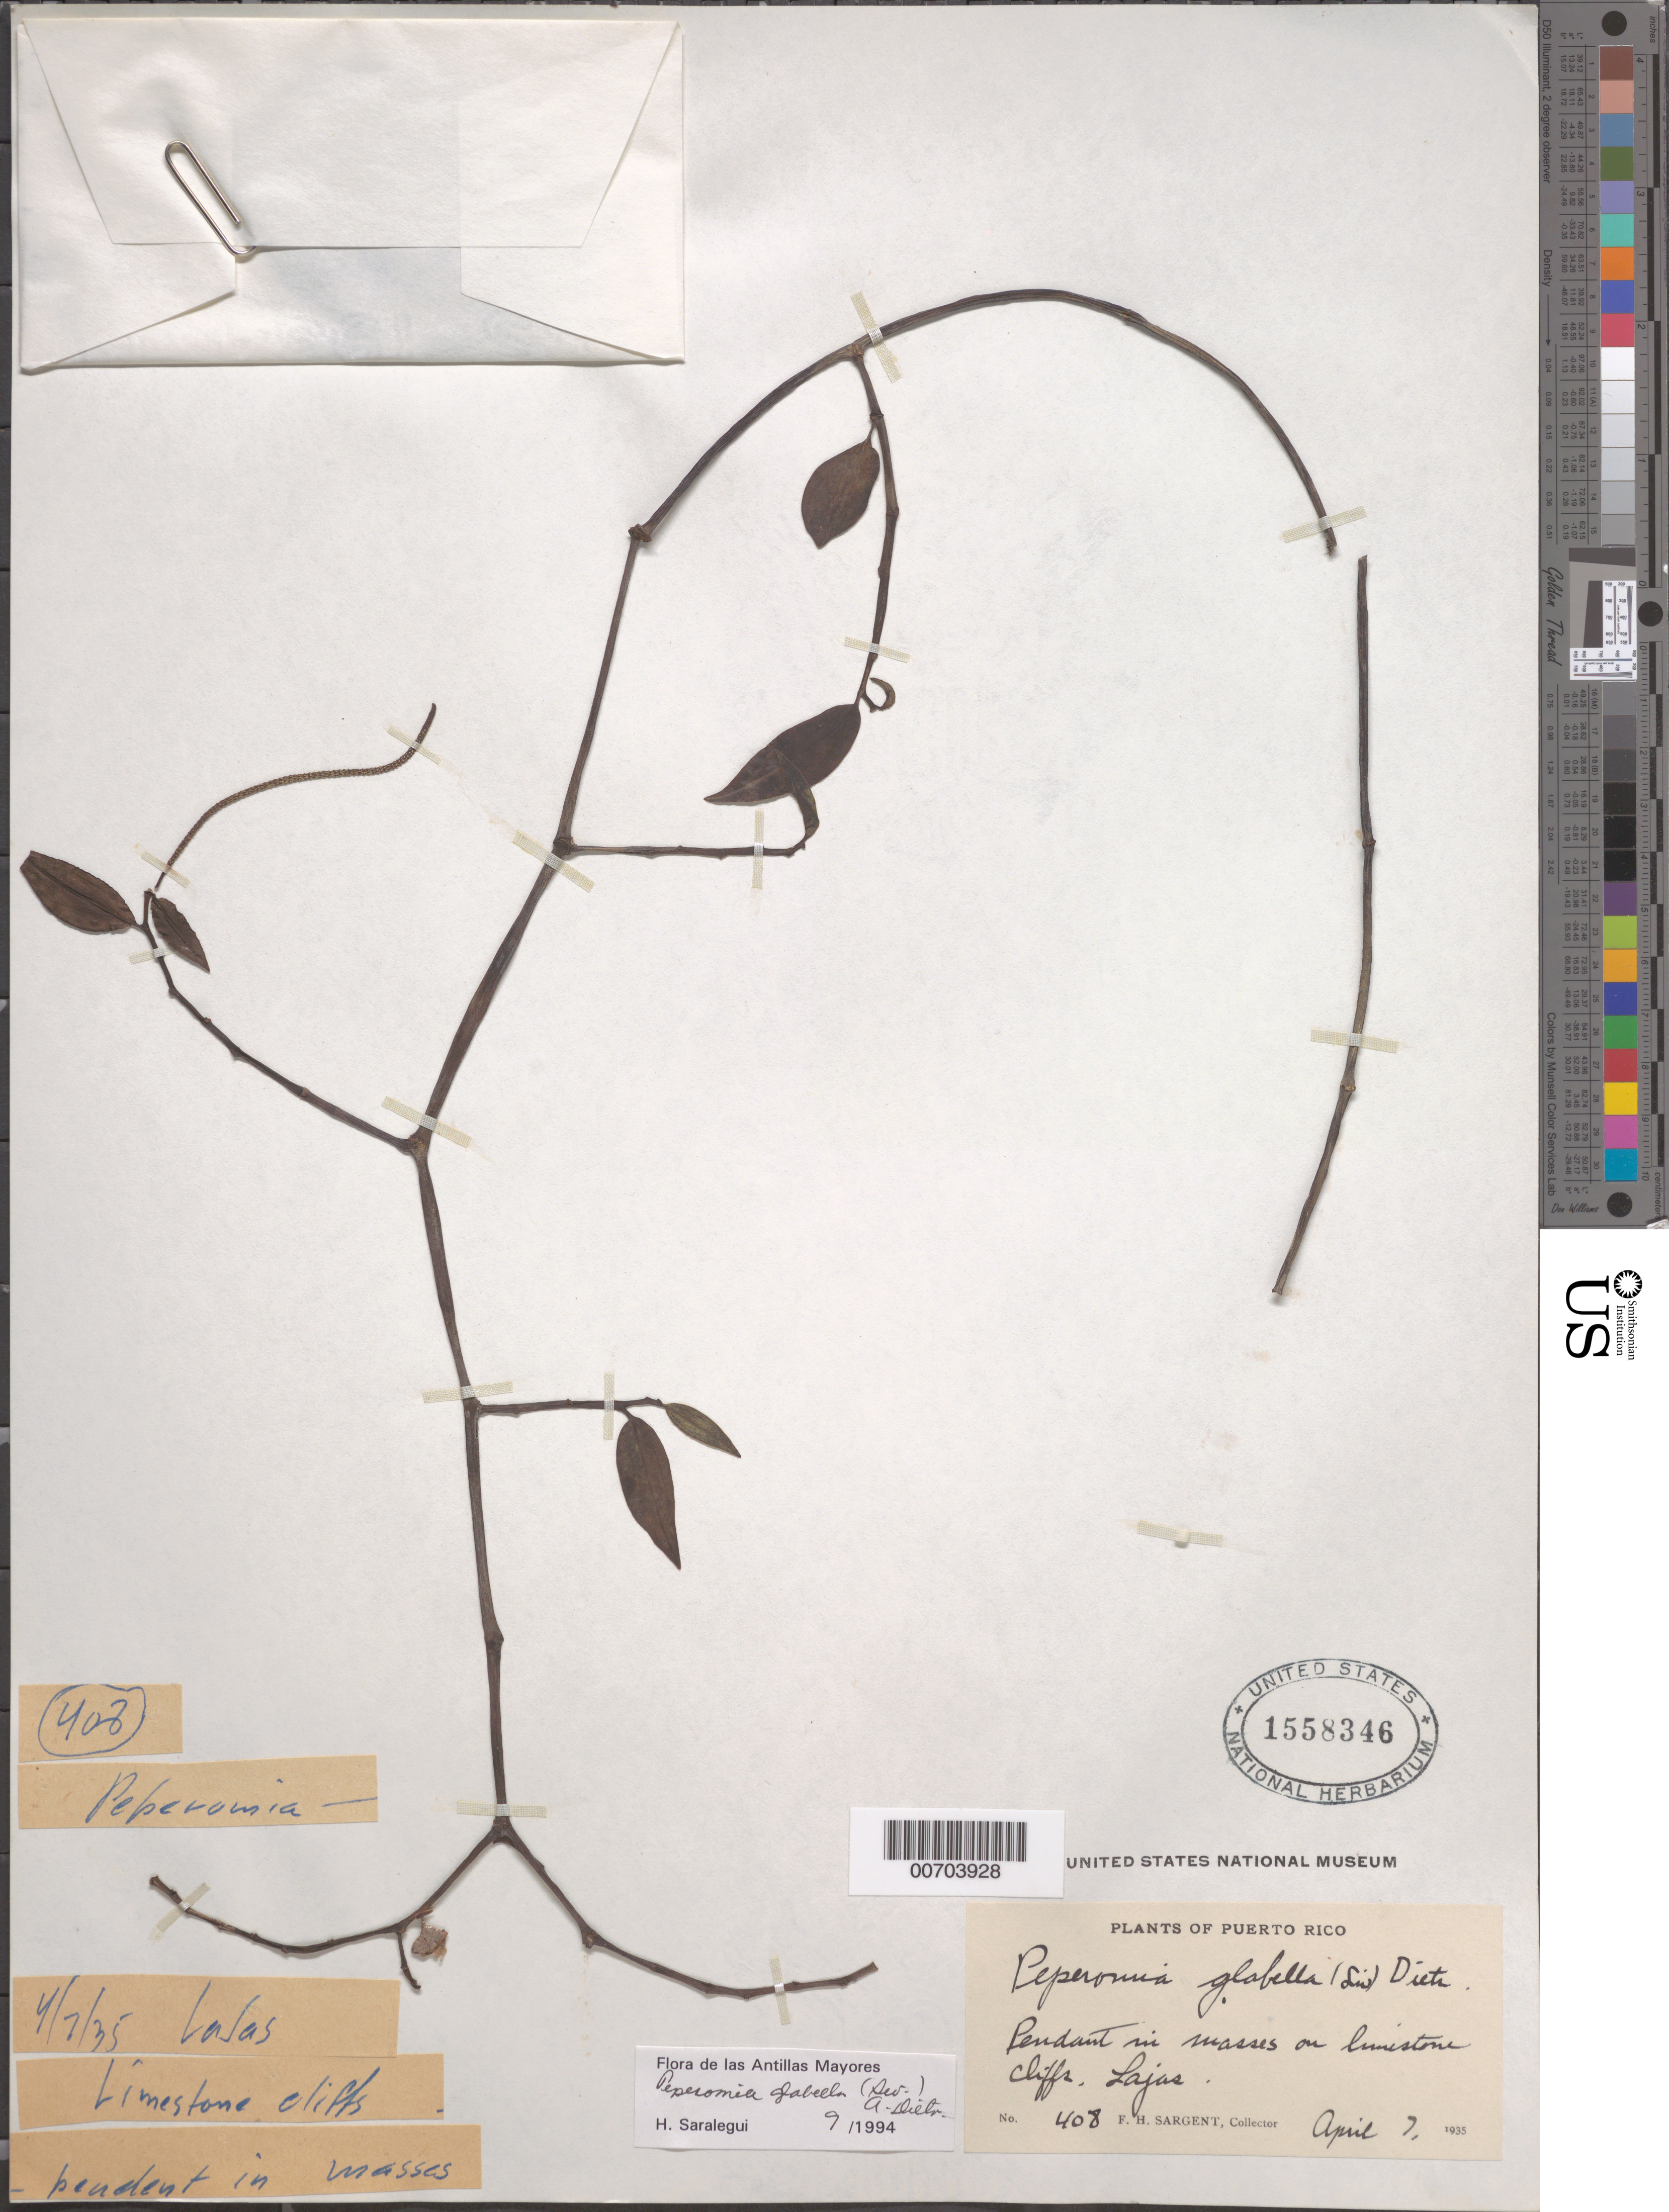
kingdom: Plantae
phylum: Tracheophyta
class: Magnoliopsida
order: Piperales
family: Piperaceae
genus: Peperomia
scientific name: Peperomia glabella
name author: (Sw.) A. Dietr.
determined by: Saralegui Boza, H.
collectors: F. H. Sargent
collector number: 408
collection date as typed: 07 Apr 1935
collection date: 1935-04-07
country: Puerto Rico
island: Greater Antilles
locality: Lajas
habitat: limestone cliffs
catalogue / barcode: US 1558346